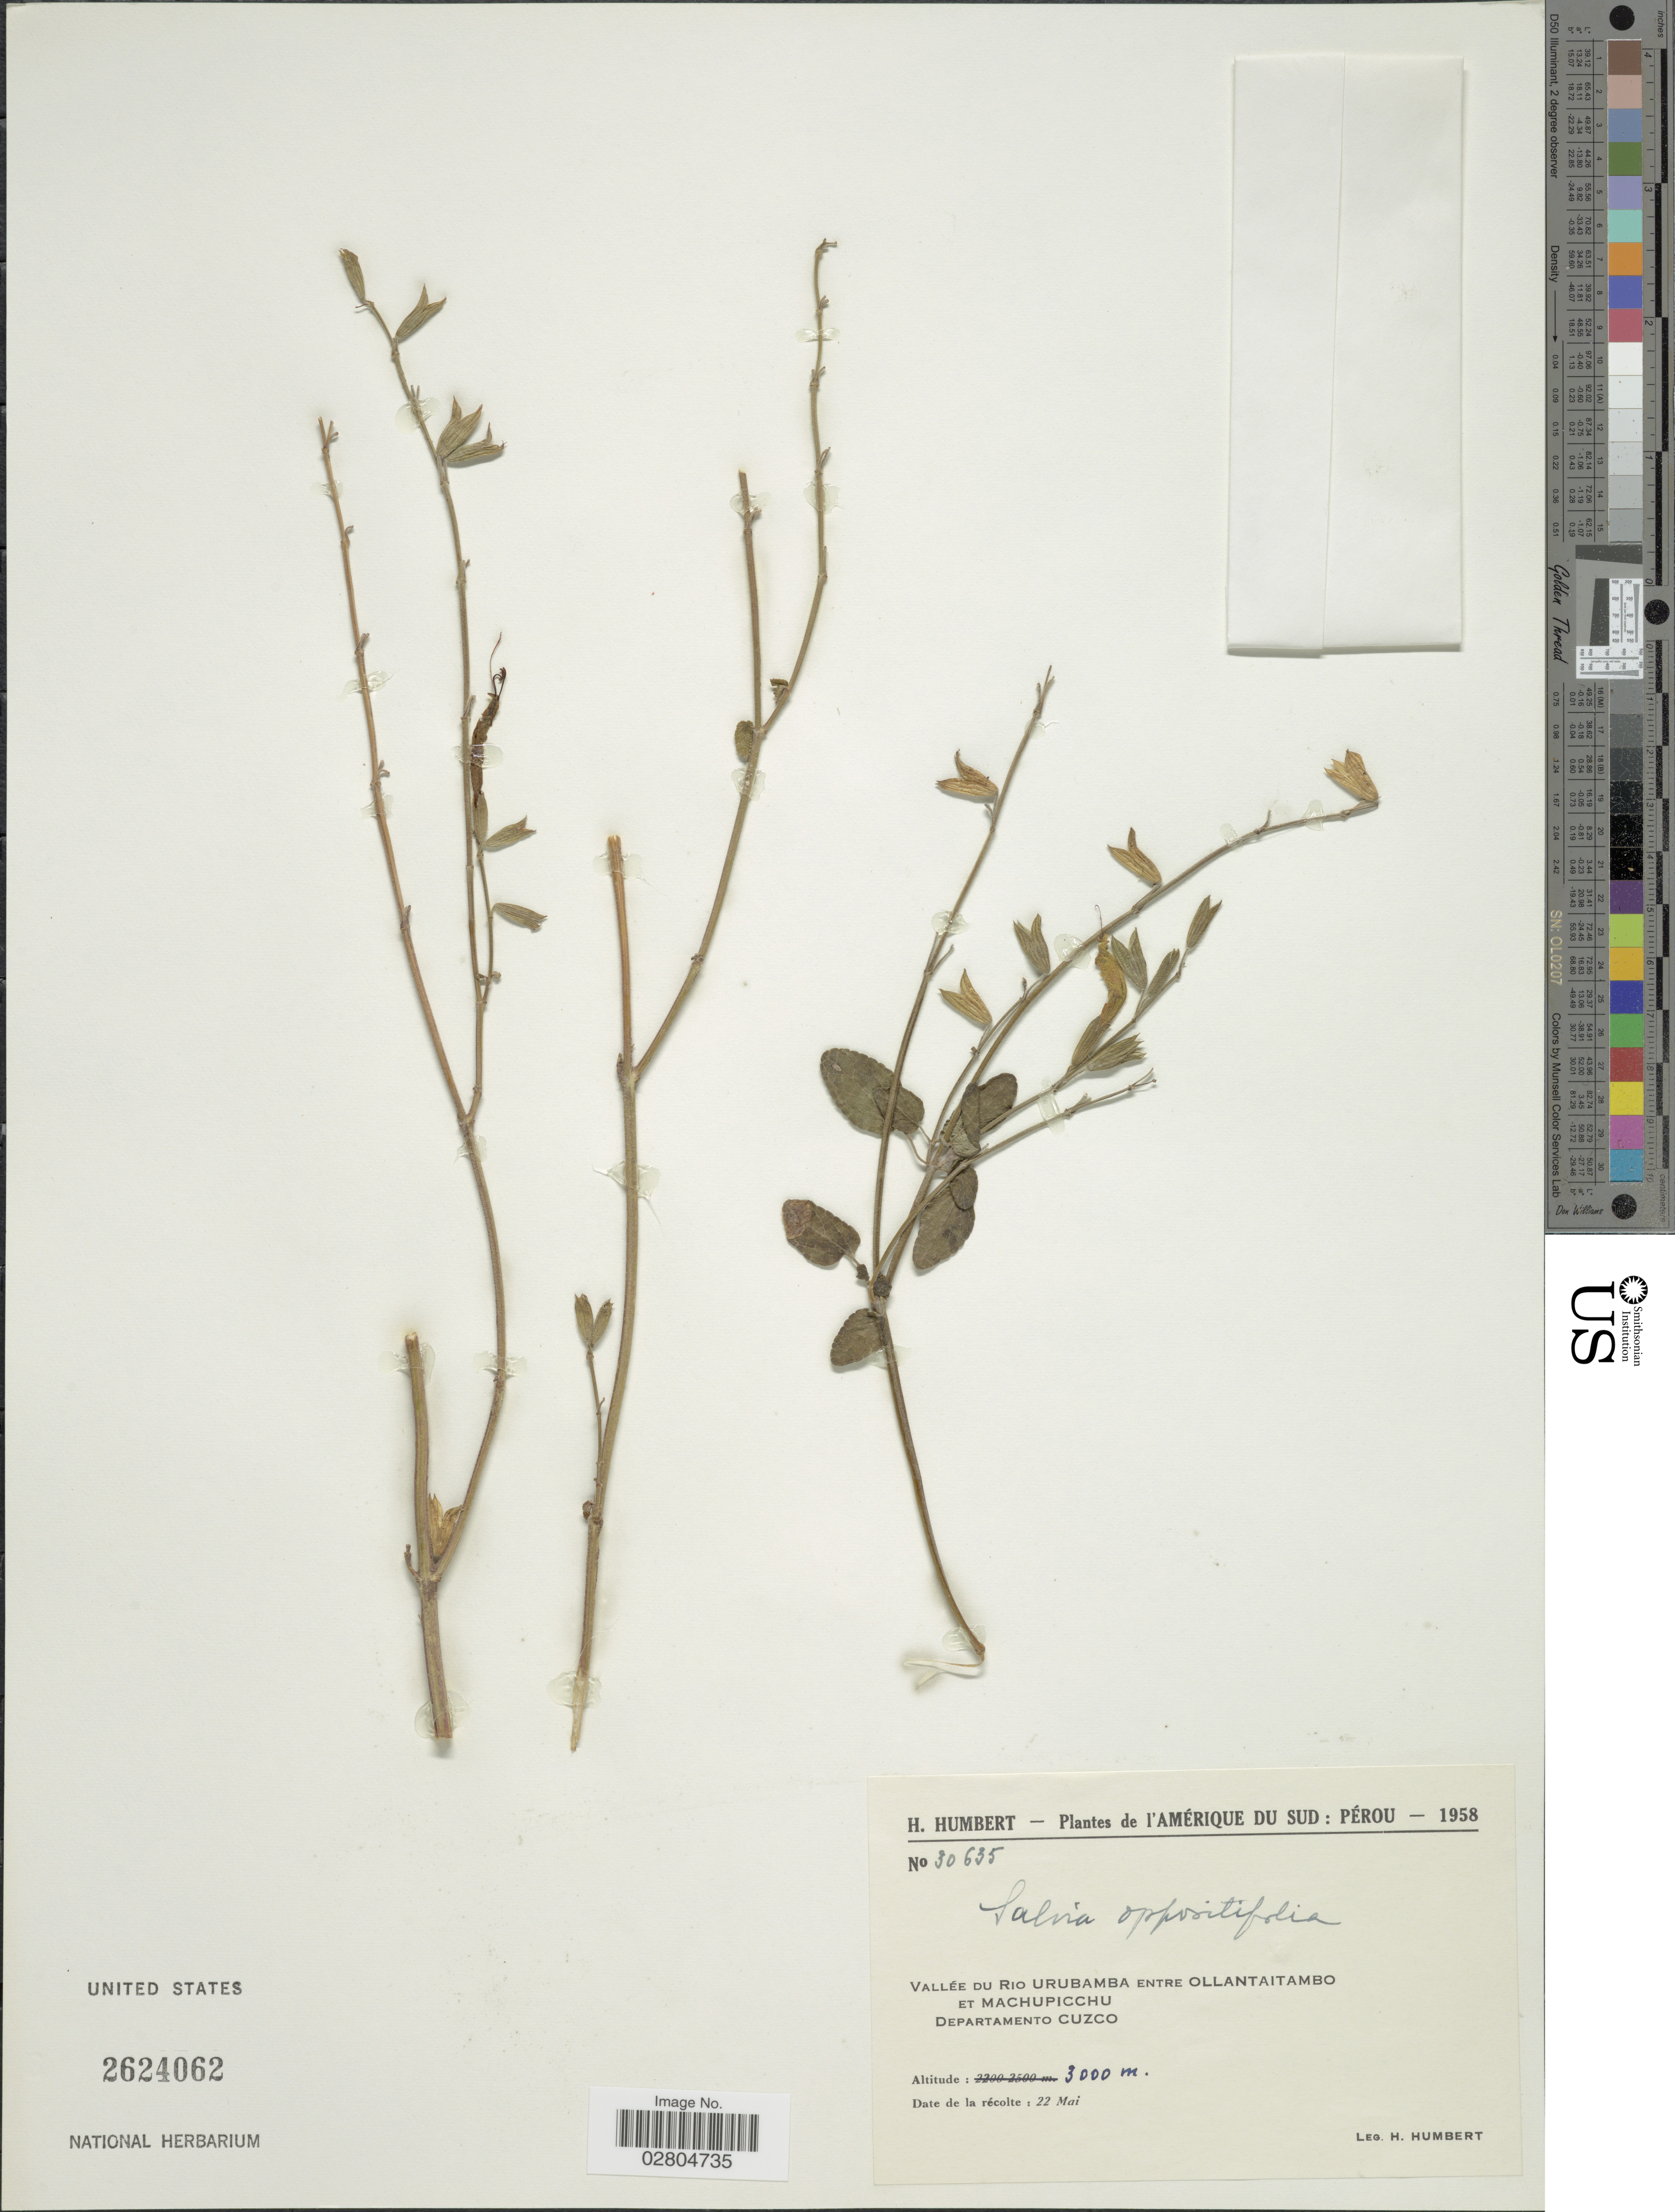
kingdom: Plantae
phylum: Tracheophyta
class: Magnoliopsida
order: Lamiales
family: Lamiaceae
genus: Salvia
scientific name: Salvia oppositiflora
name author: Ruiz & Pav.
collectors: H. Humbert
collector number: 30635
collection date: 1958-05-22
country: Peru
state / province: Cusco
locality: L'Amérique de Sud. Vallée du Rio Urubamba entre OIlantaitambo et Machupicchu, Departamento Cuzco.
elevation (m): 3000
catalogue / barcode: US 2624062